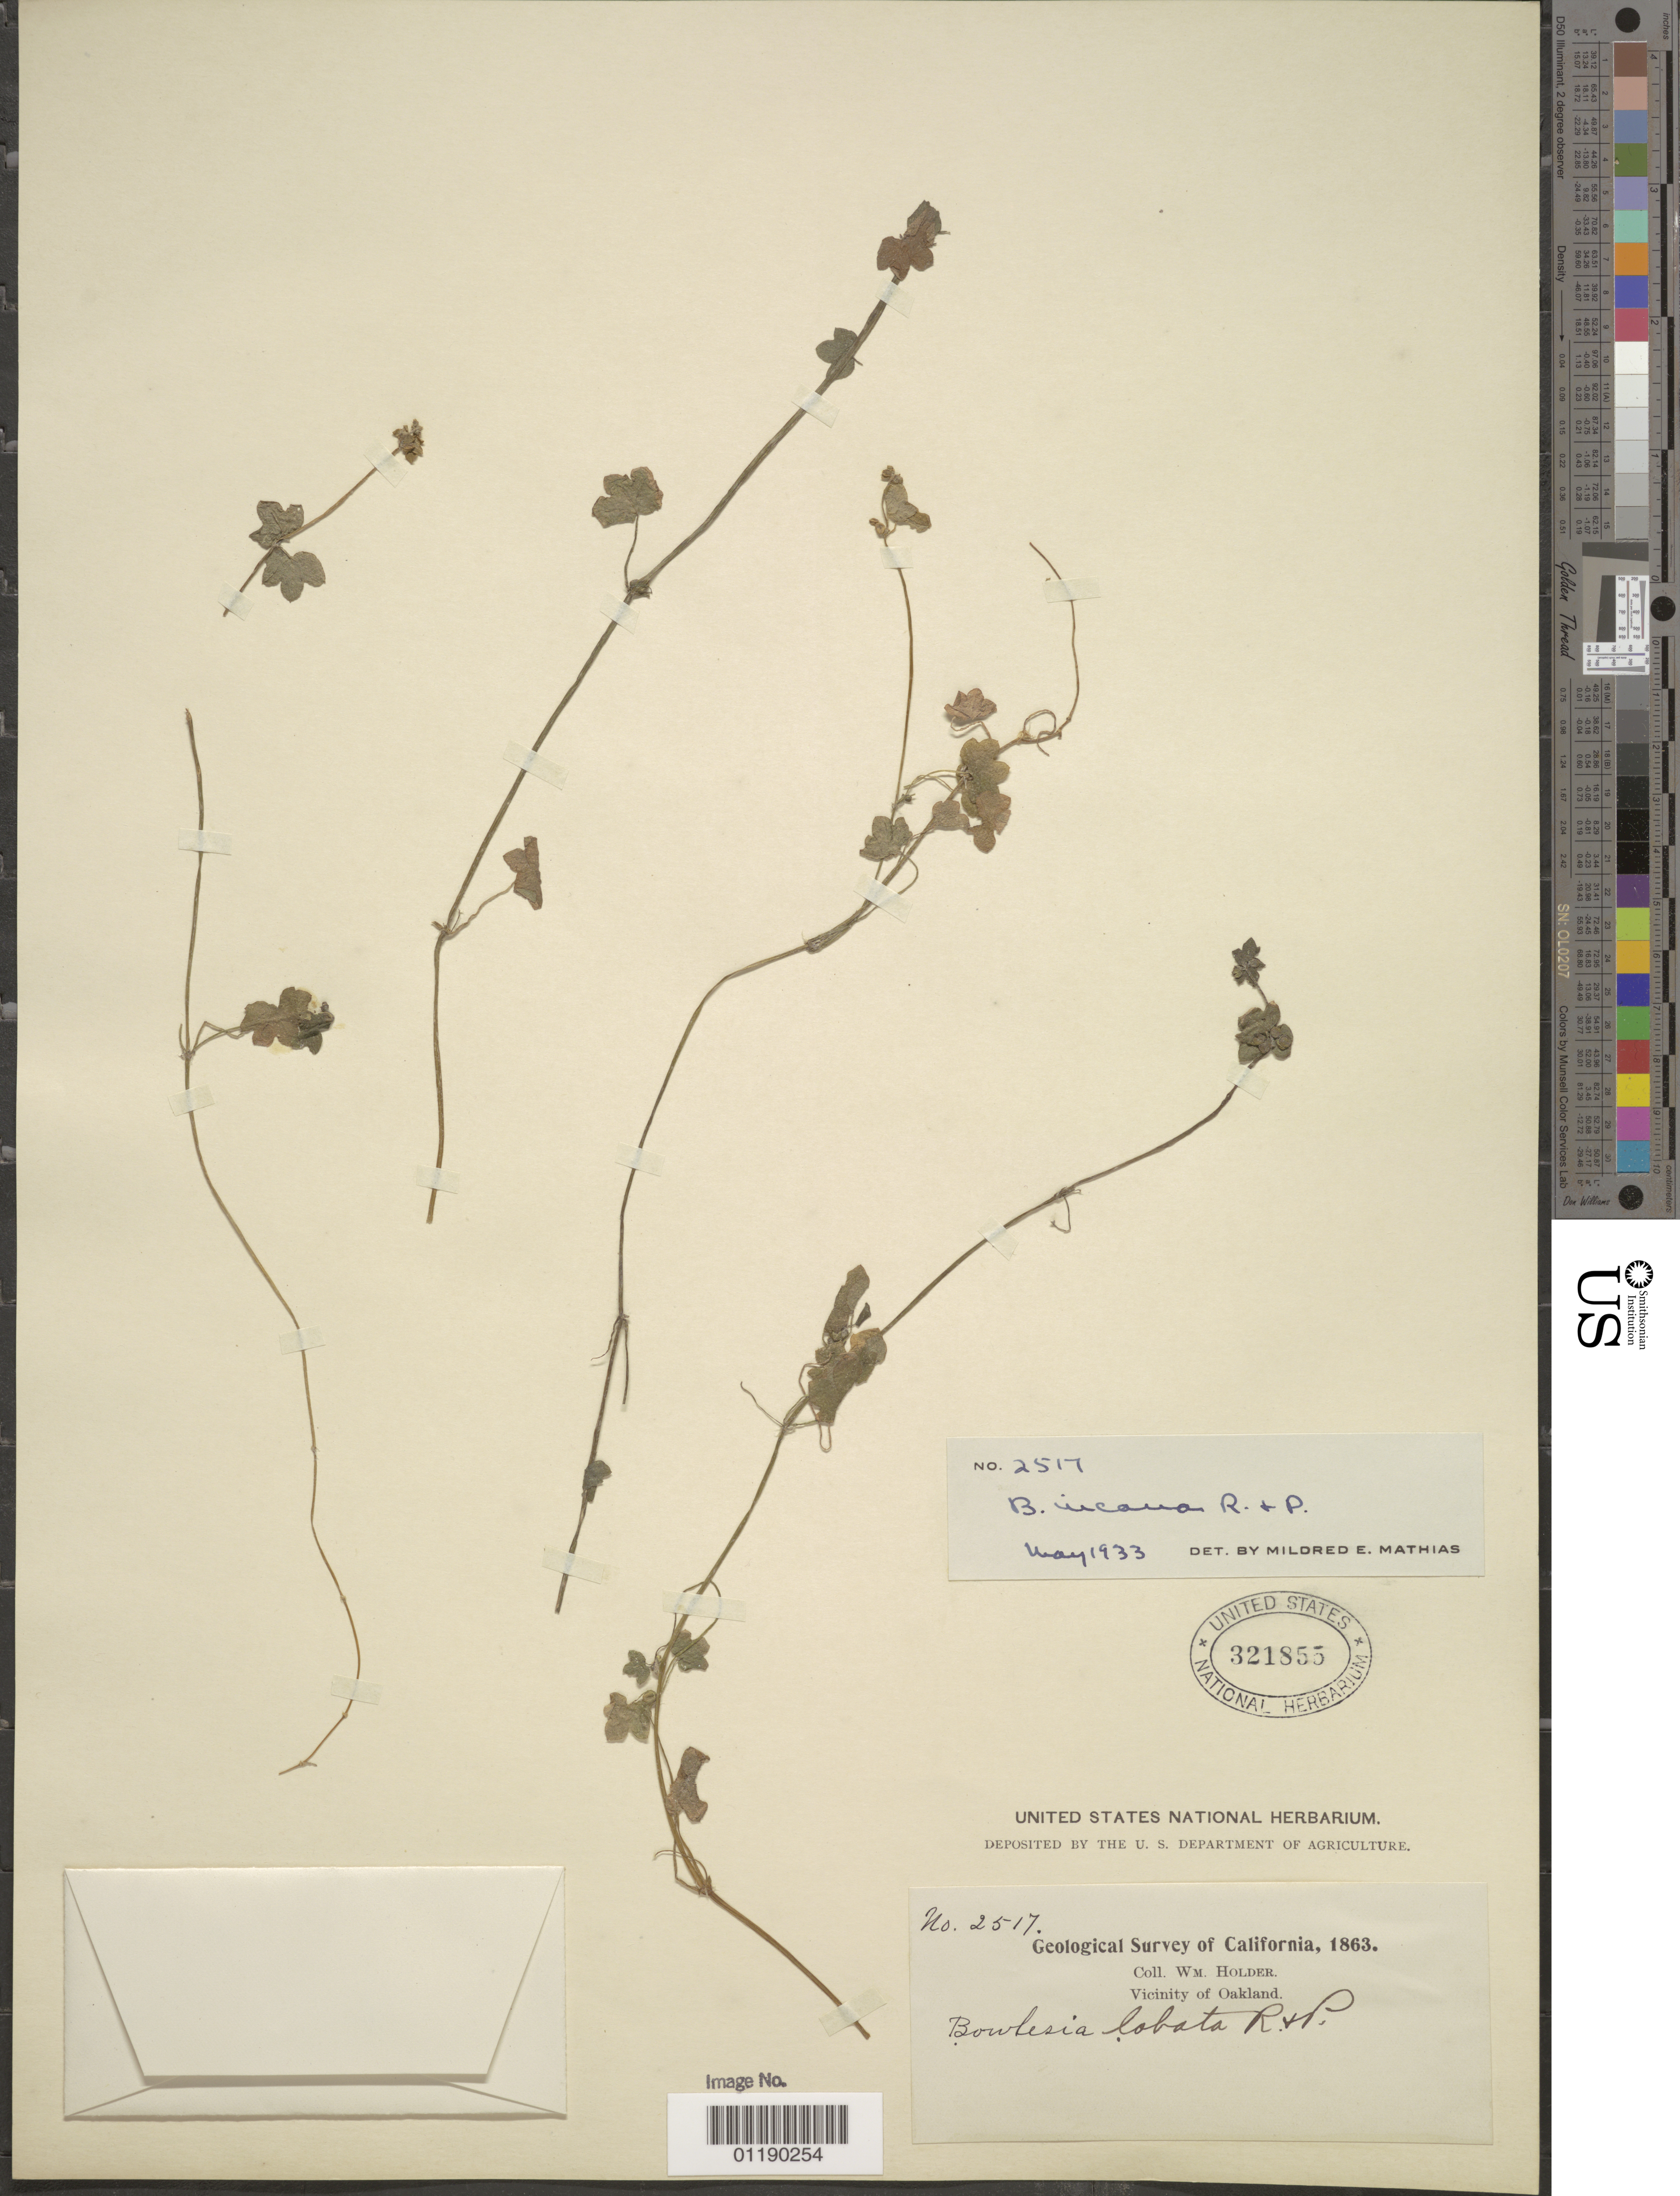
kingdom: Plantae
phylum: Tracheophyta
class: Magnoliopsida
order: Apiales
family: Apiaceae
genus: Bowlesia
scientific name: Bowlesia incana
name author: Ruiz & Pav.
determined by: Mathias, M. E.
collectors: W. Holder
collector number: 2517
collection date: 1863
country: United States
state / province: California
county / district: Alameda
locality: Vicinity of Oakland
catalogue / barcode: US 321855